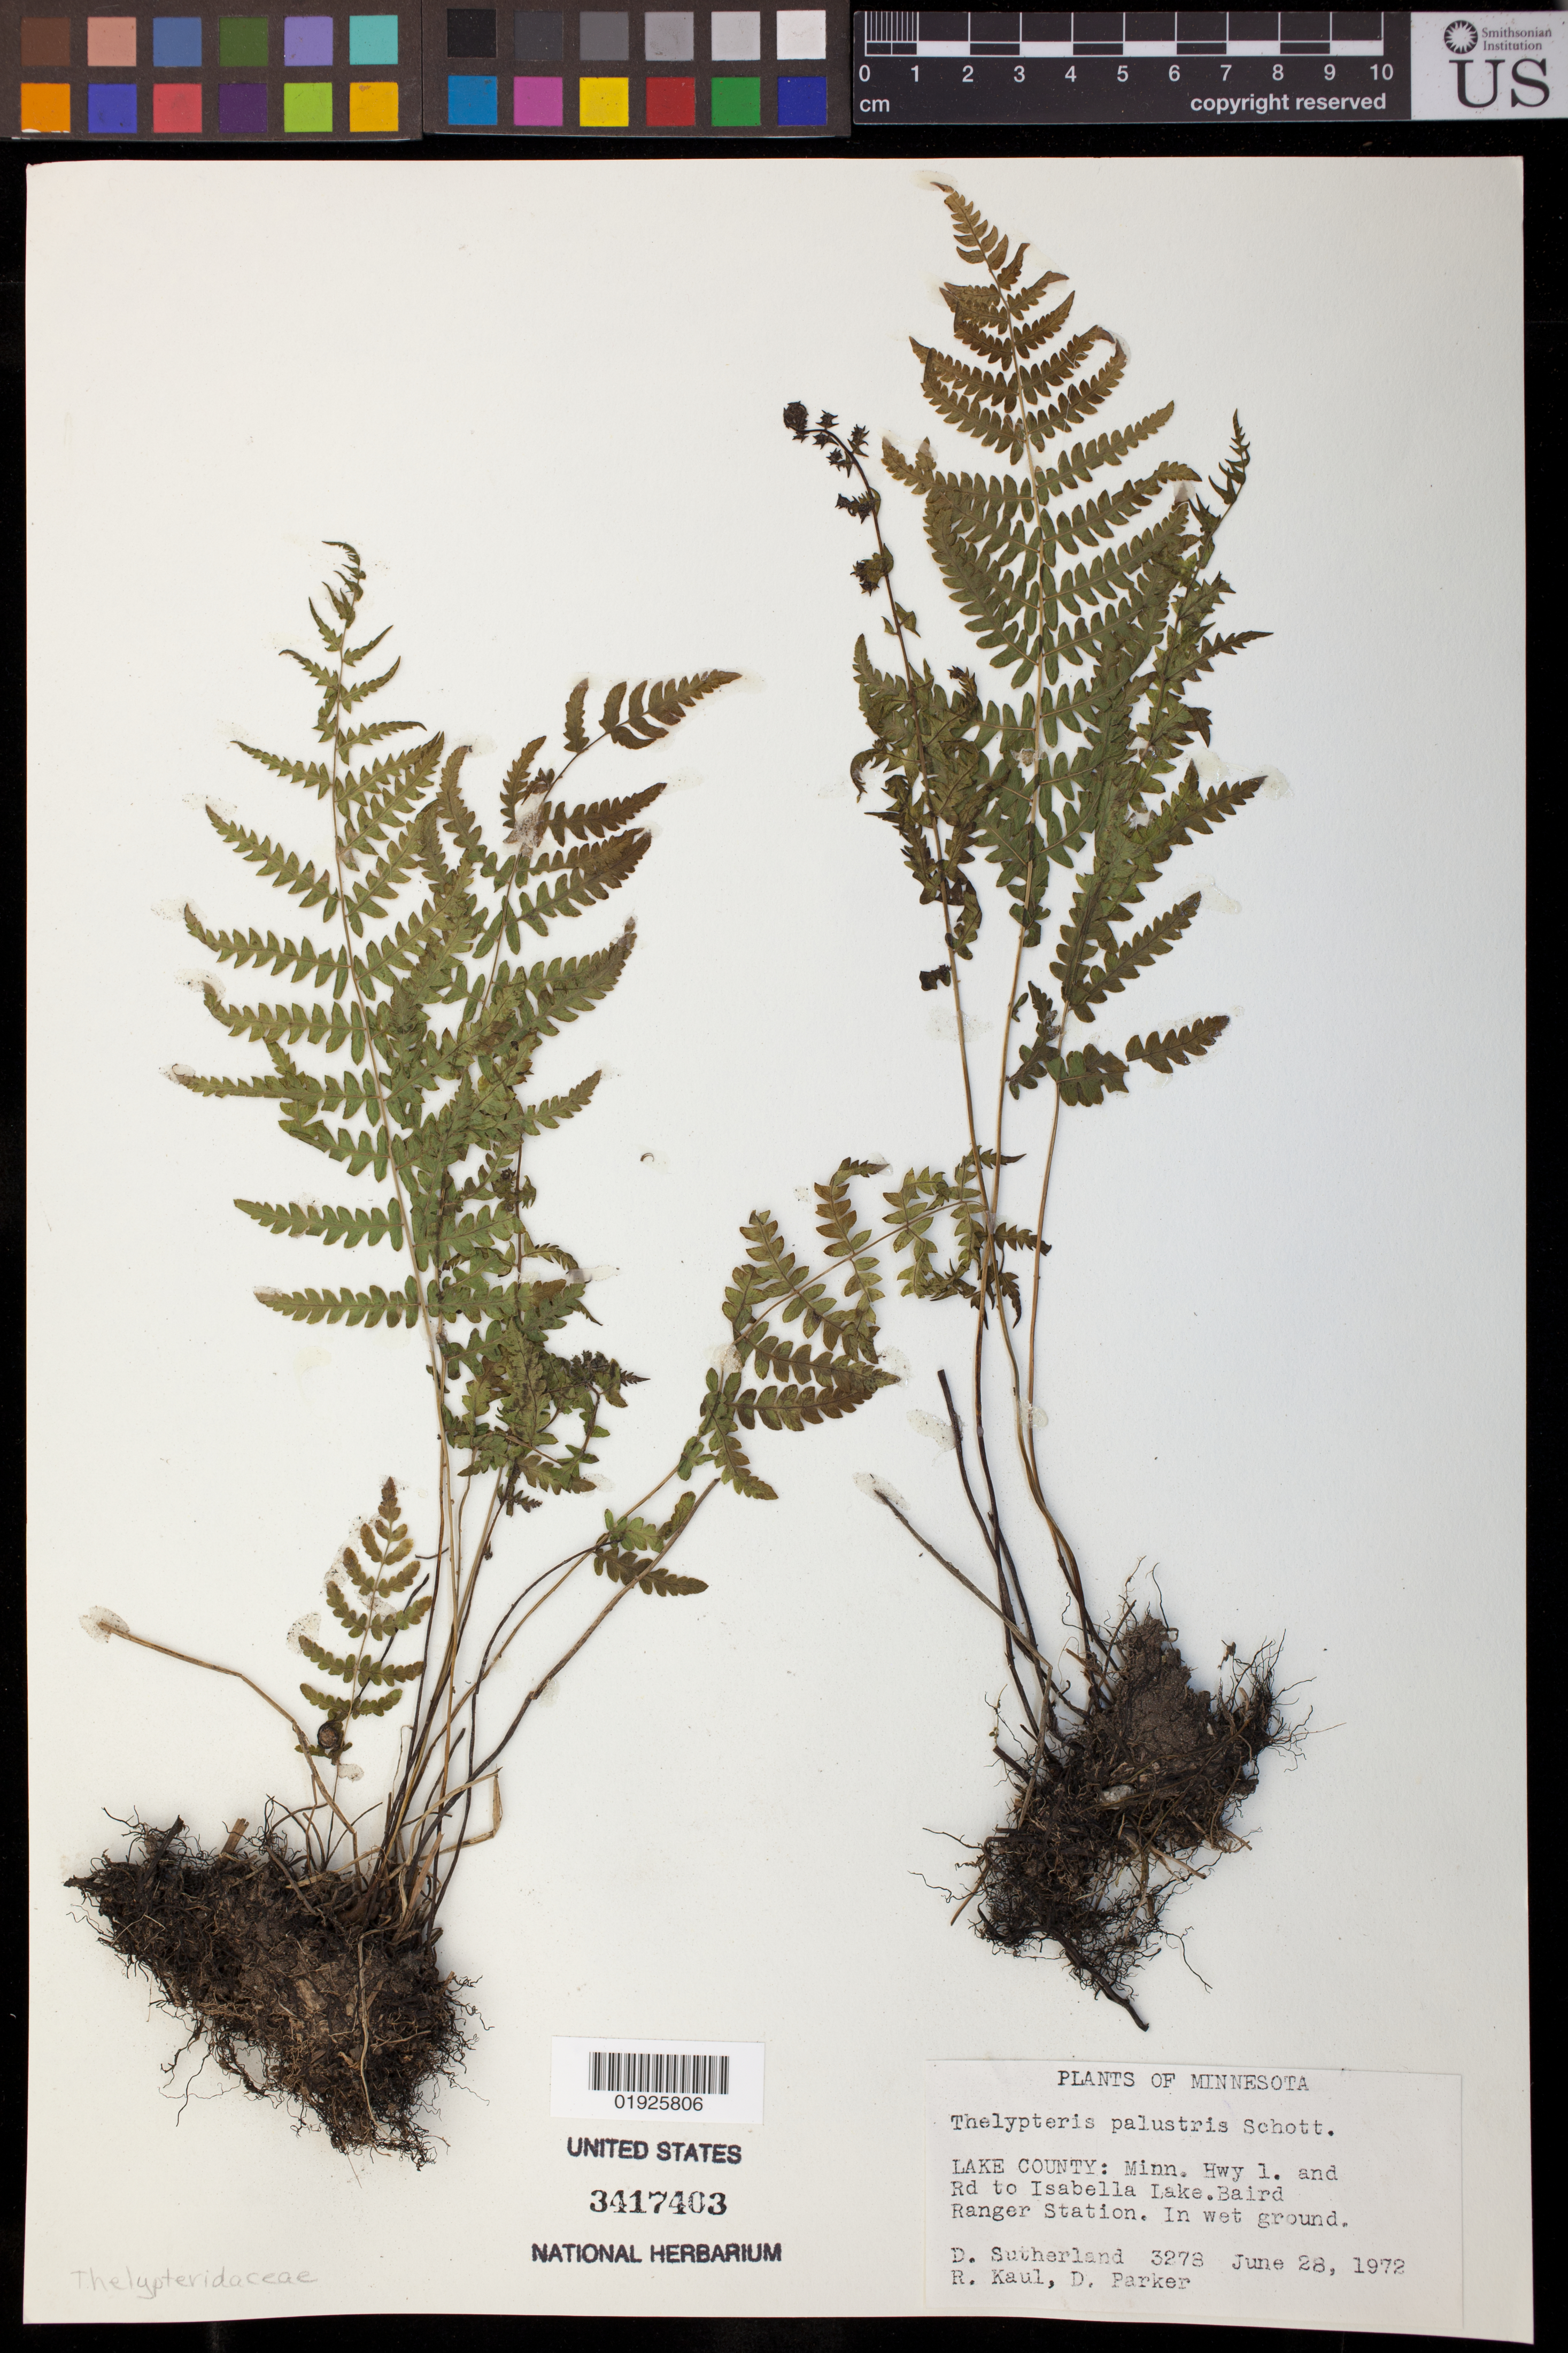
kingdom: Plantae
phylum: Tracheophyta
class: Polypodiopsida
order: Polypodiales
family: Thelypteridaceae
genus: Thelypteris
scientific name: Thelypteris palustris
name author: (Salisb.) Schott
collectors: D. Sutherland, R. Kaul & D. Parker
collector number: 3273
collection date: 1972-06-28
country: United States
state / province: Minnesota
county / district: Lake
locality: Minn Hwy 1. and Rd to Isabella Lake. Baird Ranger Station.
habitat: In wet ground.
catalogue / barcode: US 3417403